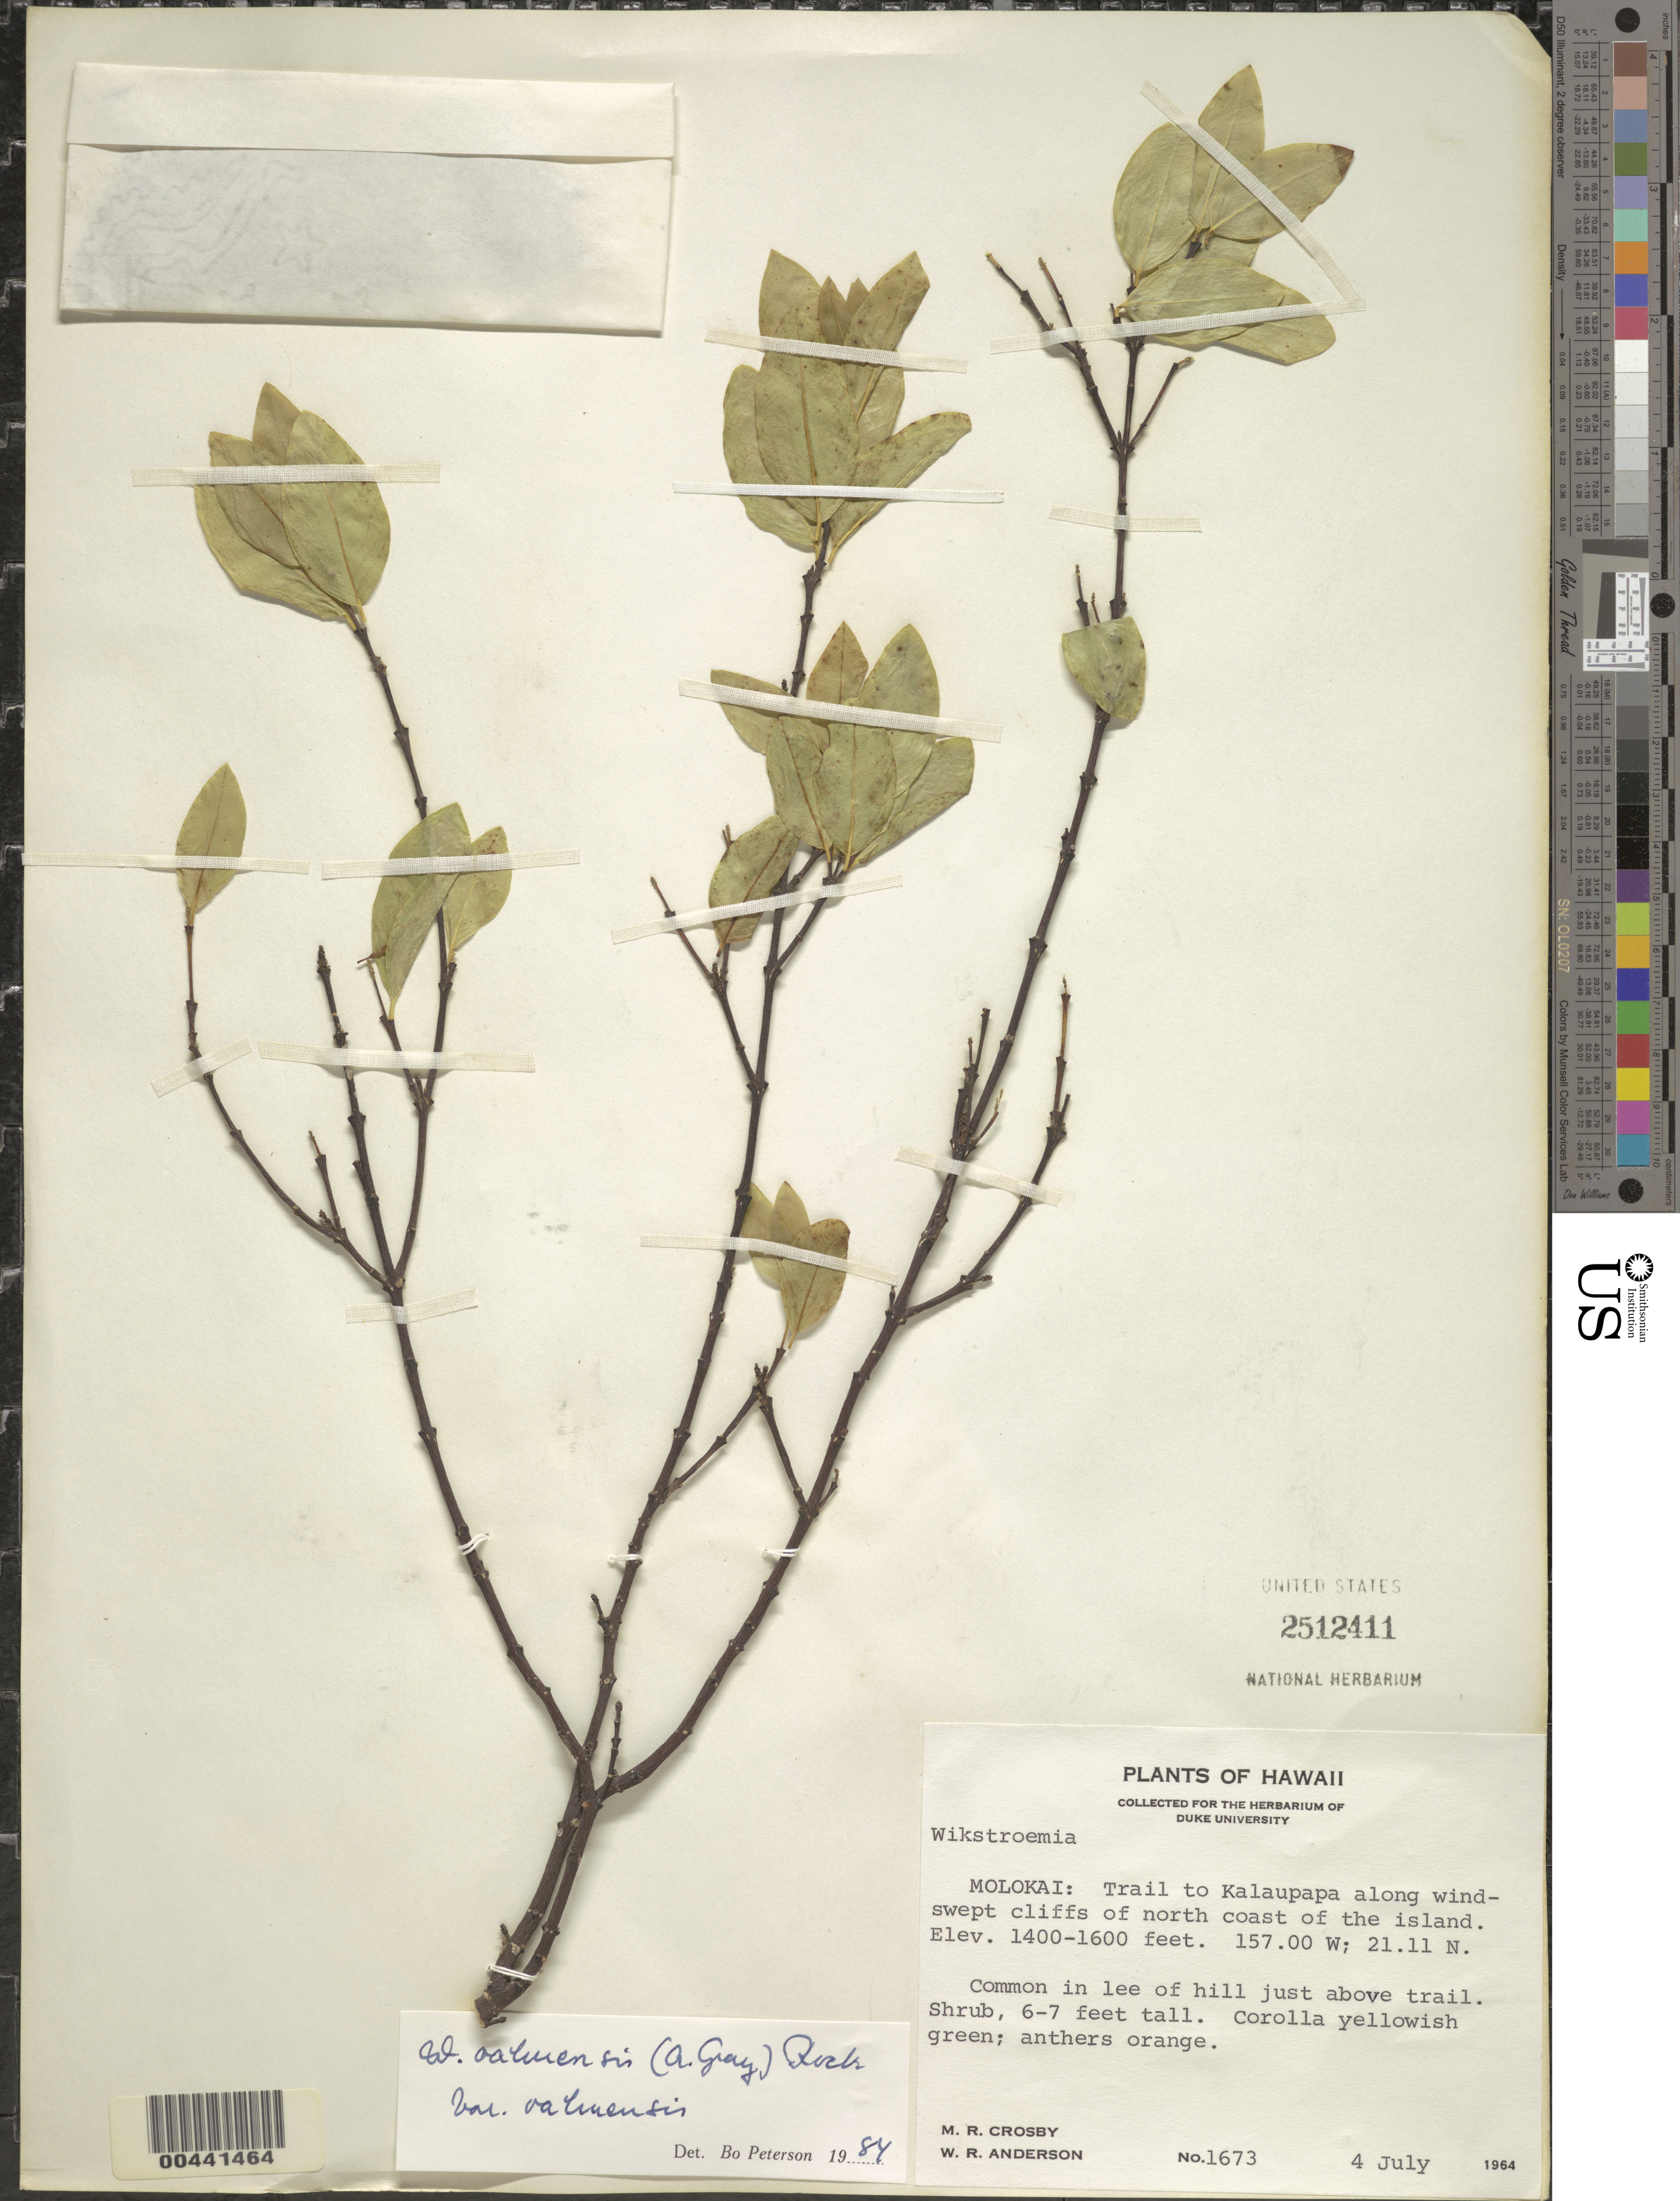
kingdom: Plantae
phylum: Tracheophyta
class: Magnoliopsida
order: Malvales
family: Thymelaeaceae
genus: Wikstroemia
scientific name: Wikstroemia oahuensis var. oahuensis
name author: (A. Gray) Rock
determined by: Peterson, B.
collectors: M. R. Crosby & W. R. Anderson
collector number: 1673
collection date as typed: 4 Jul 1964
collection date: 1964-07-04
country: United States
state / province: Hawaii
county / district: Maui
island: Moloka'i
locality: Trail to Kalaupapa along cliffs of N coast of the island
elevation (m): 427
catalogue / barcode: US 2512411